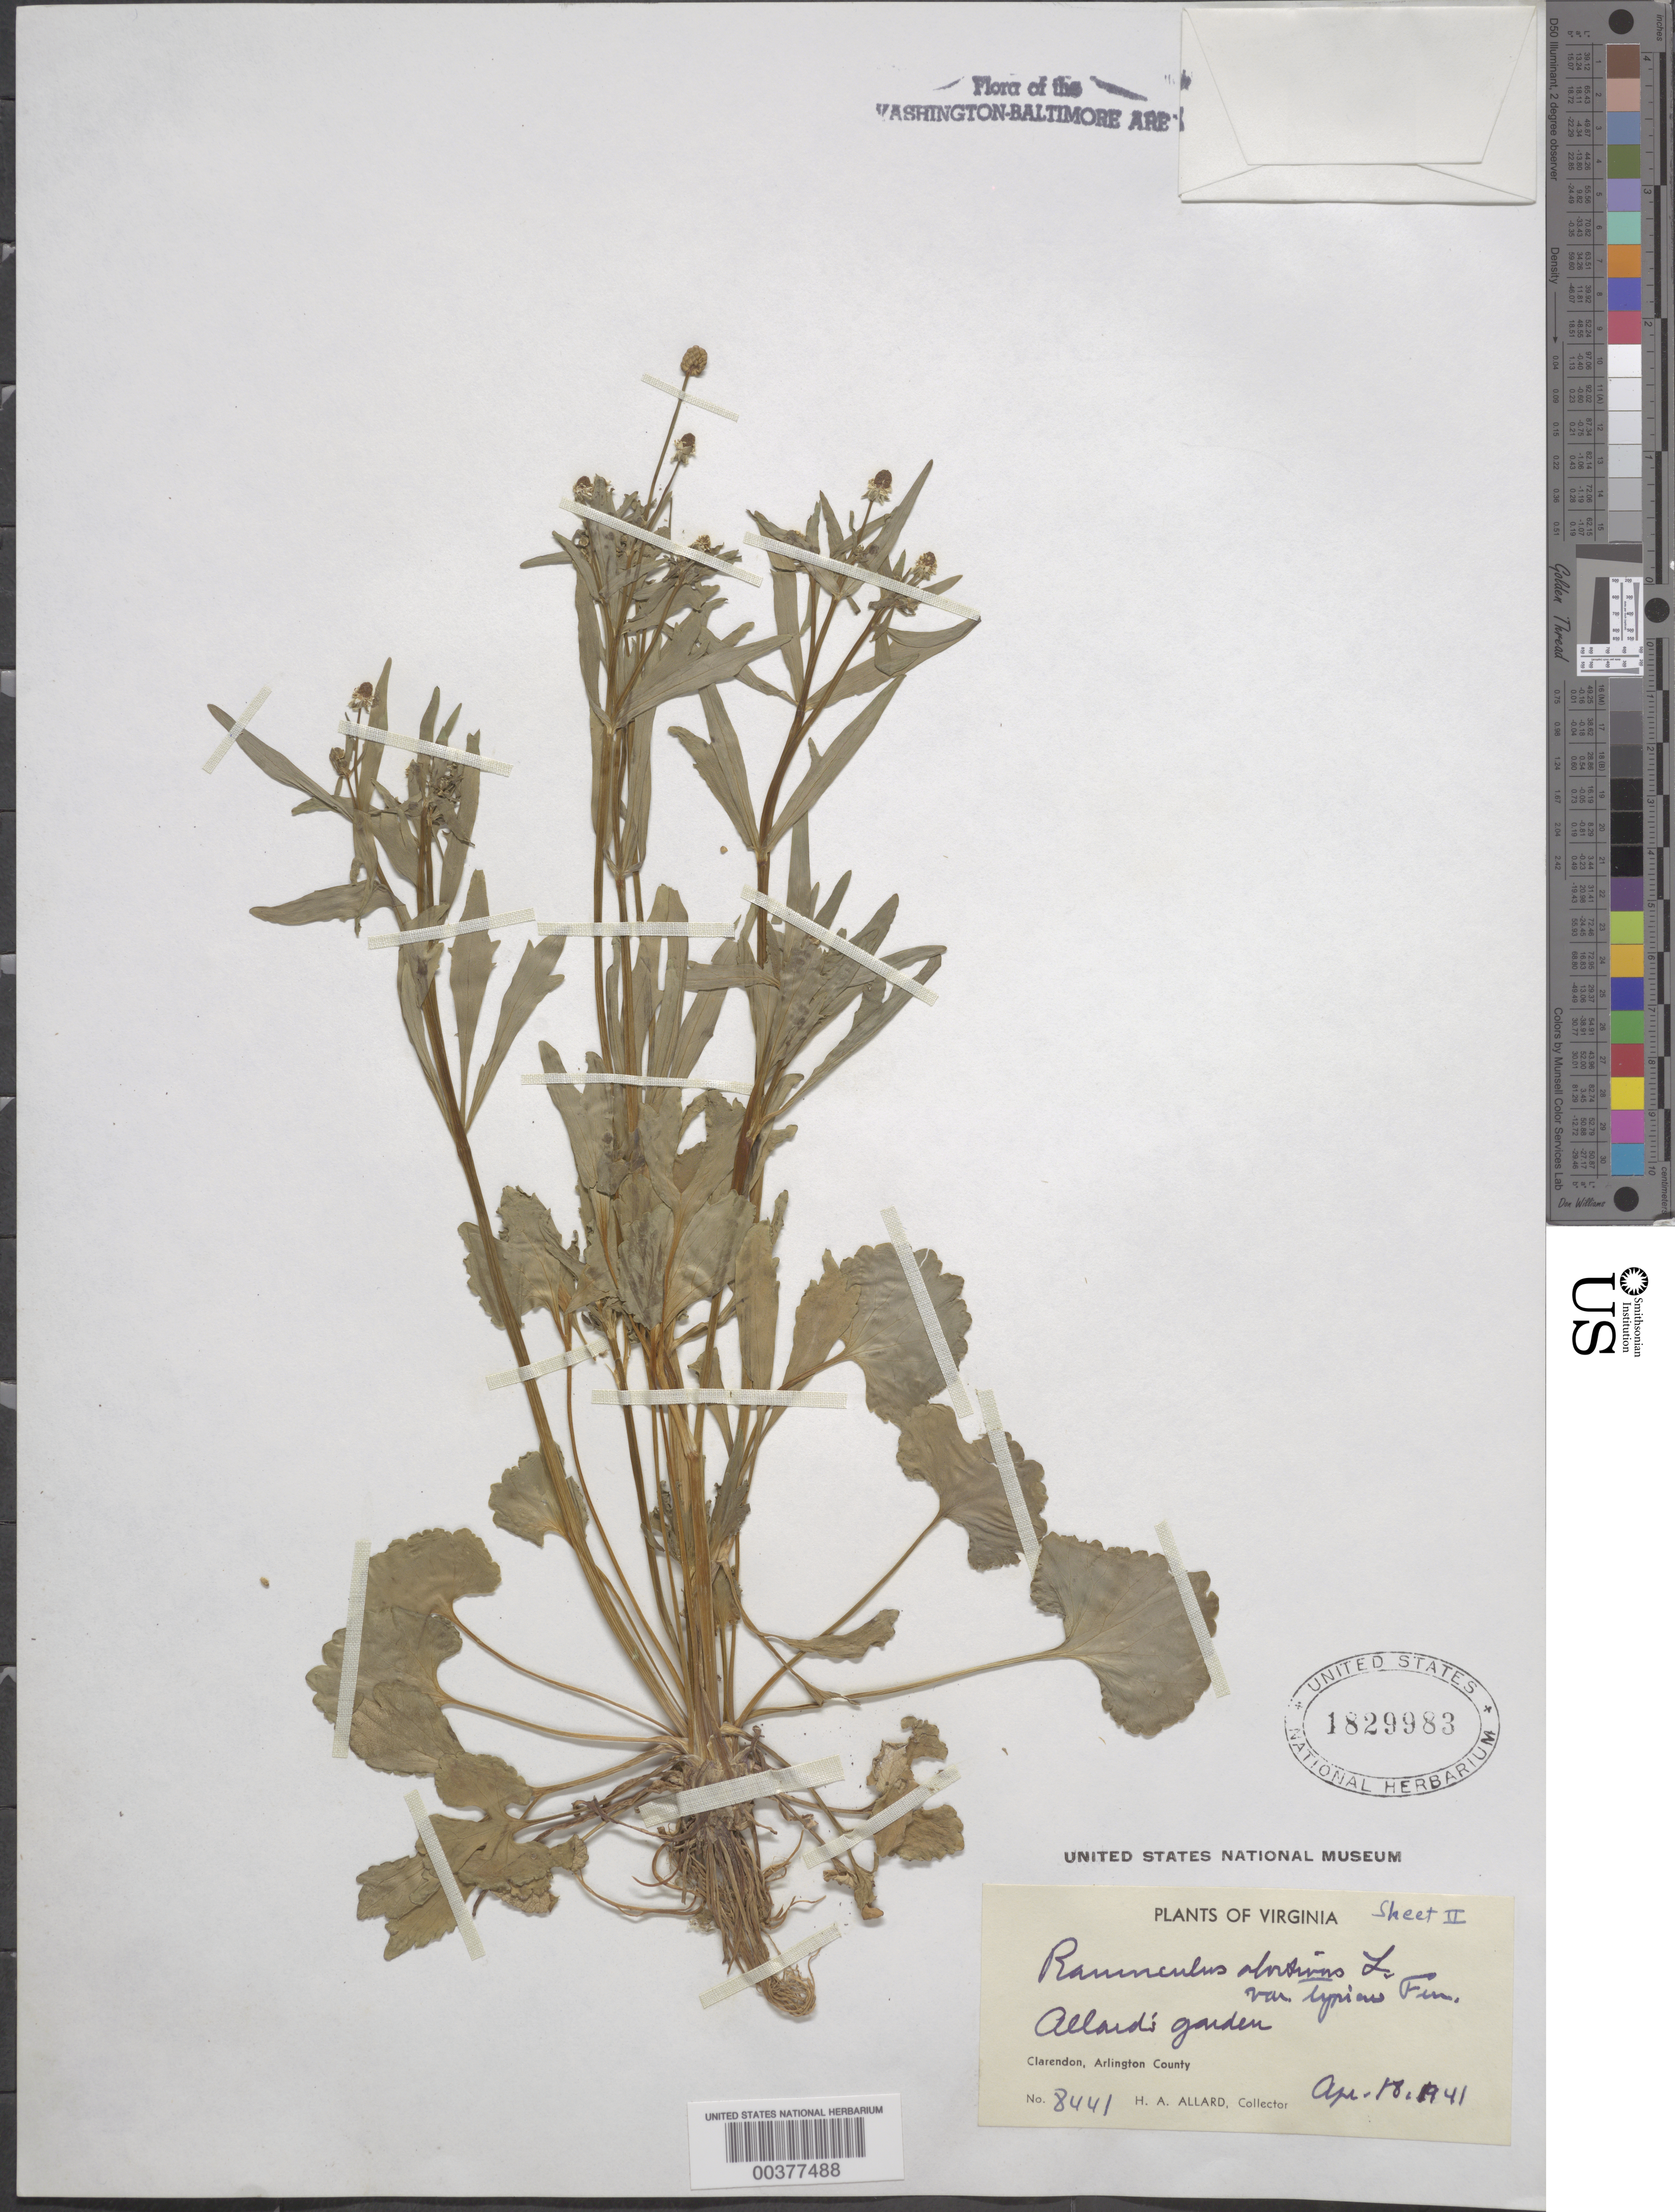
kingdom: Plantae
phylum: Tracheophyta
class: Magnoliopsida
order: Ranunculales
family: Ranunculaceae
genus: Ranunculus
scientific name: Ranunculus abortivus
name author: L.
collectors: H. A. Allard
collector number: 8441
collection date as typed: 18 Apr 1941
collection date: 1941-04-18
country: United States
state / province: Virginia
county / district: Arlington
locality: Clarendon, Allards Garden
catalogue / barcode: US 1829983